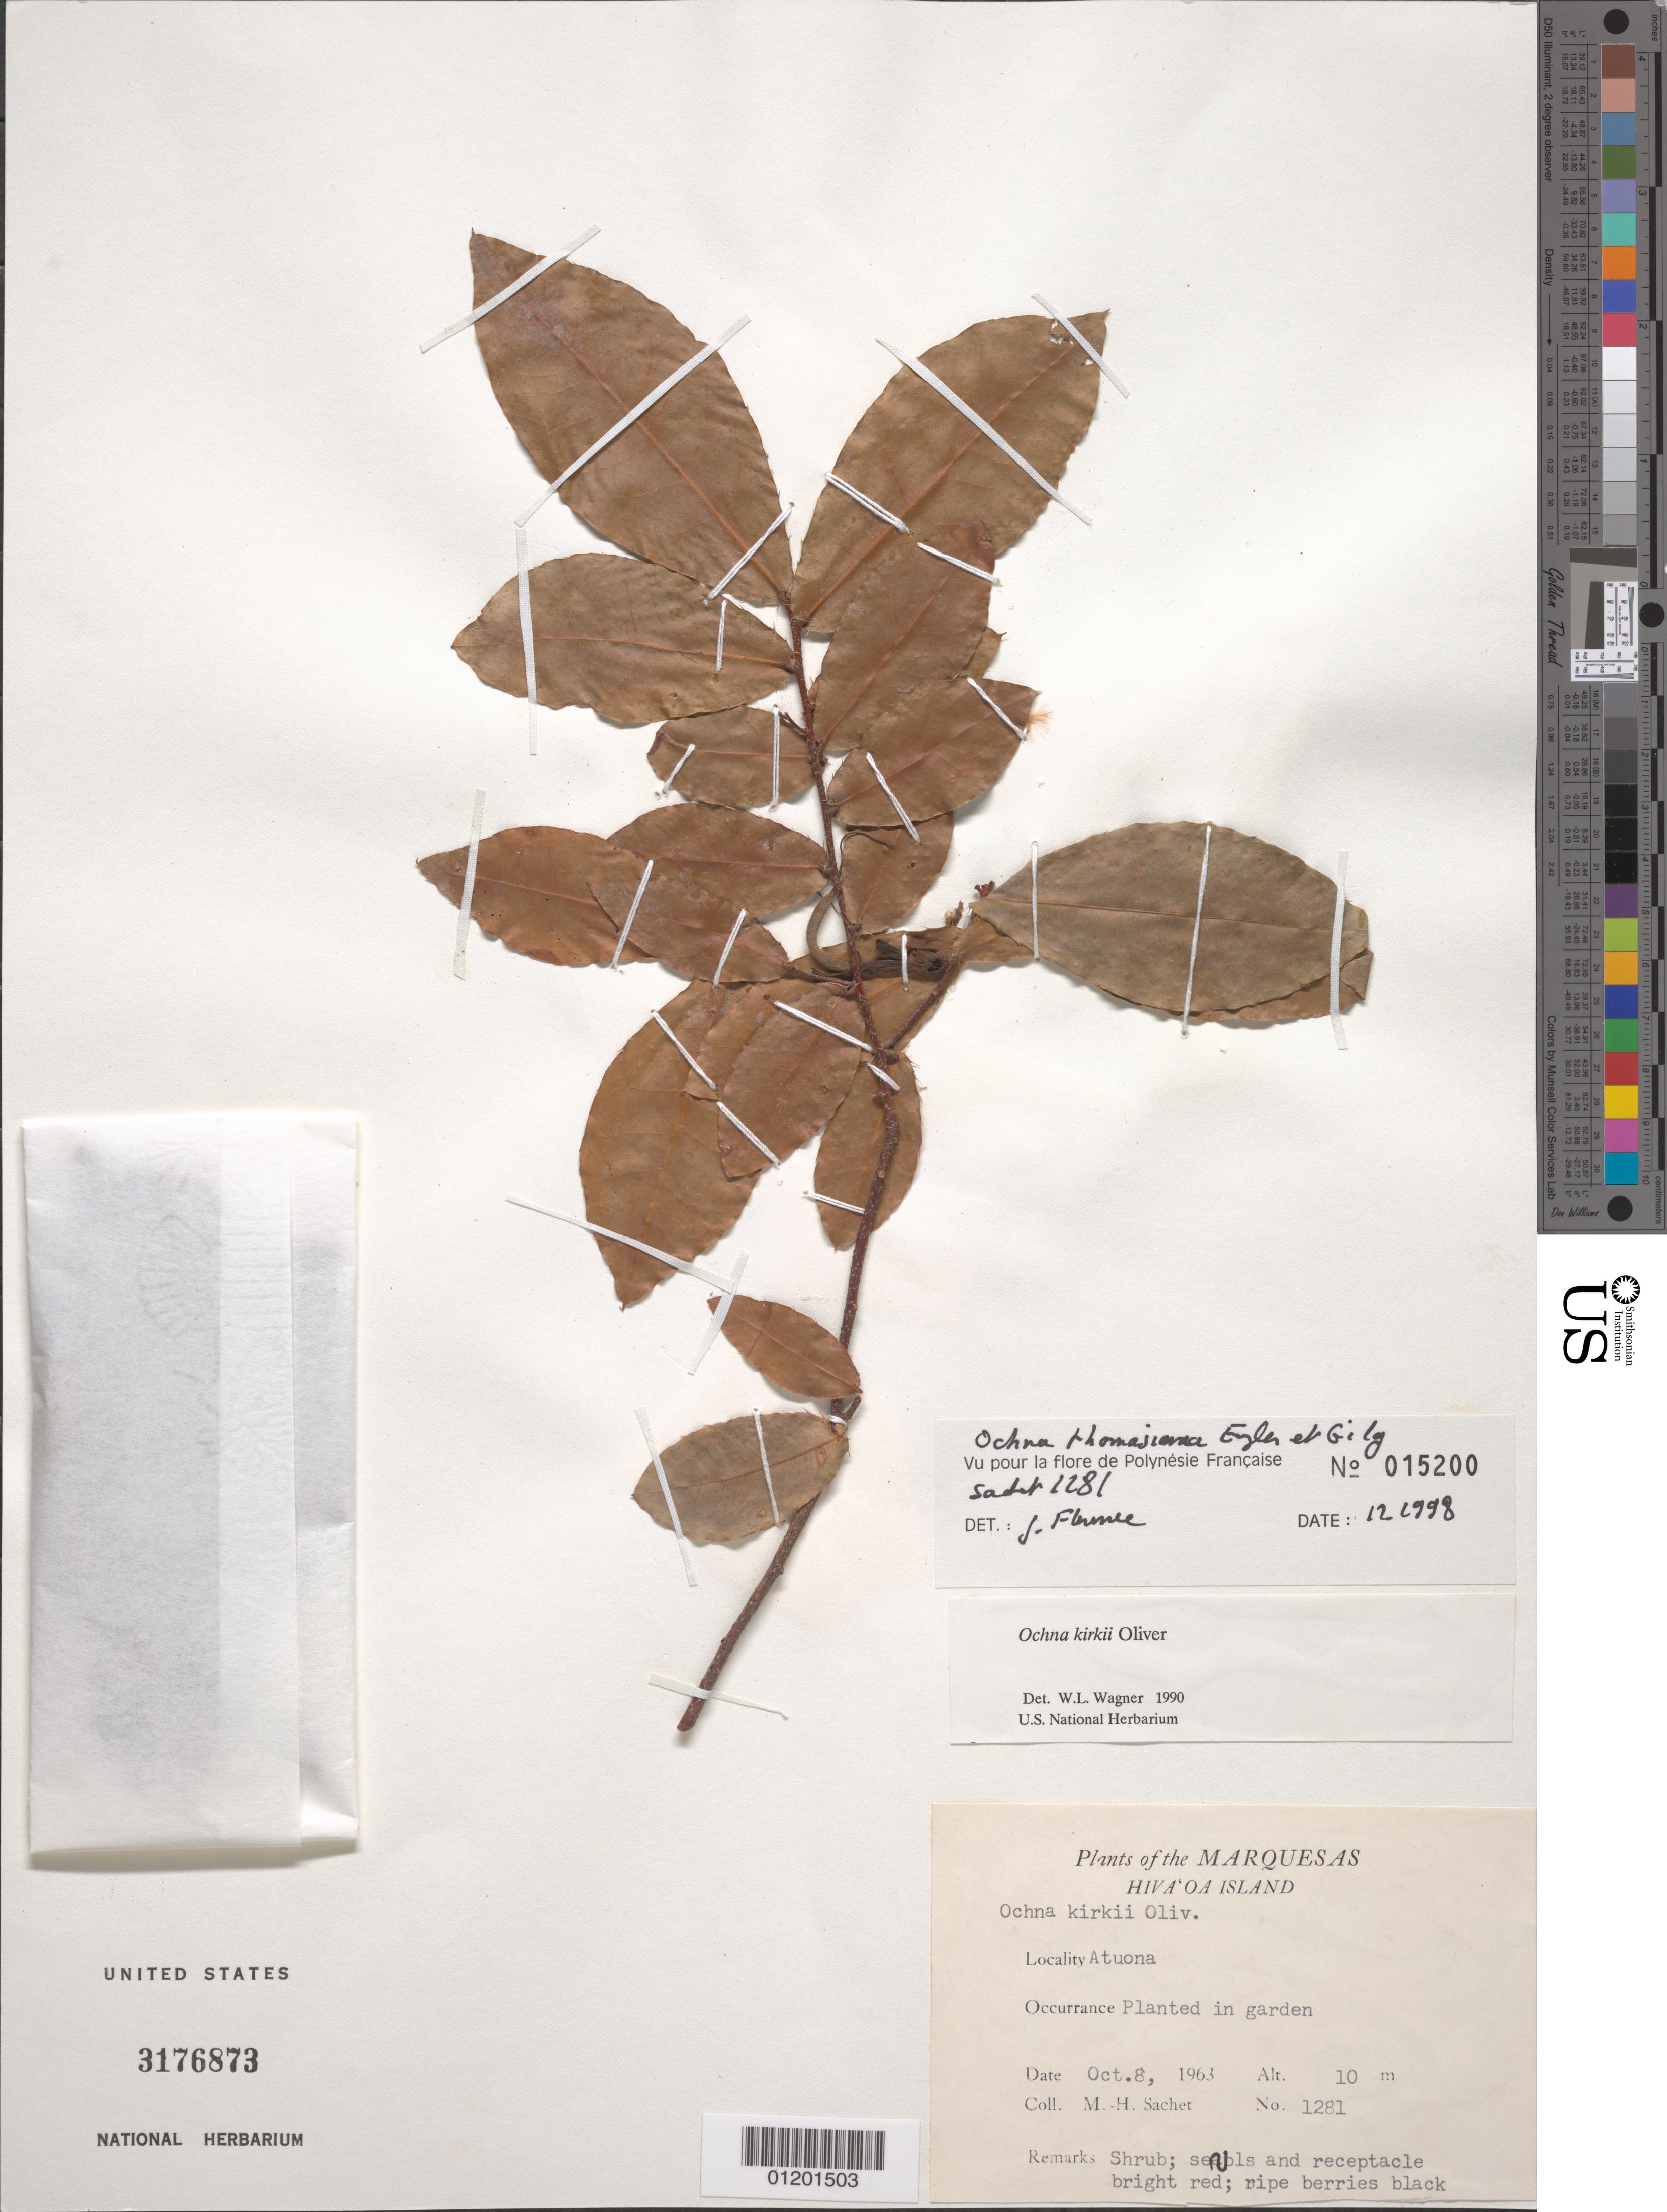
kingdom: Plantae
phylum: Tracheophyta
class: Magnoliopsida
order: Malpighiales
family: Ochnaceae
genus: Ochna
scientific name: Ochna thomasiana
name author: Engelm. & Gilg ex Gilg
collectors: M.-H. Sachet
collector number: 1281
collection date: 1963-10-08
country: French Polynesia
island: Hiva Oa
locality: Atuona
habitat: planted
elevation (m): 10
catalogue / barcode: US 3176873